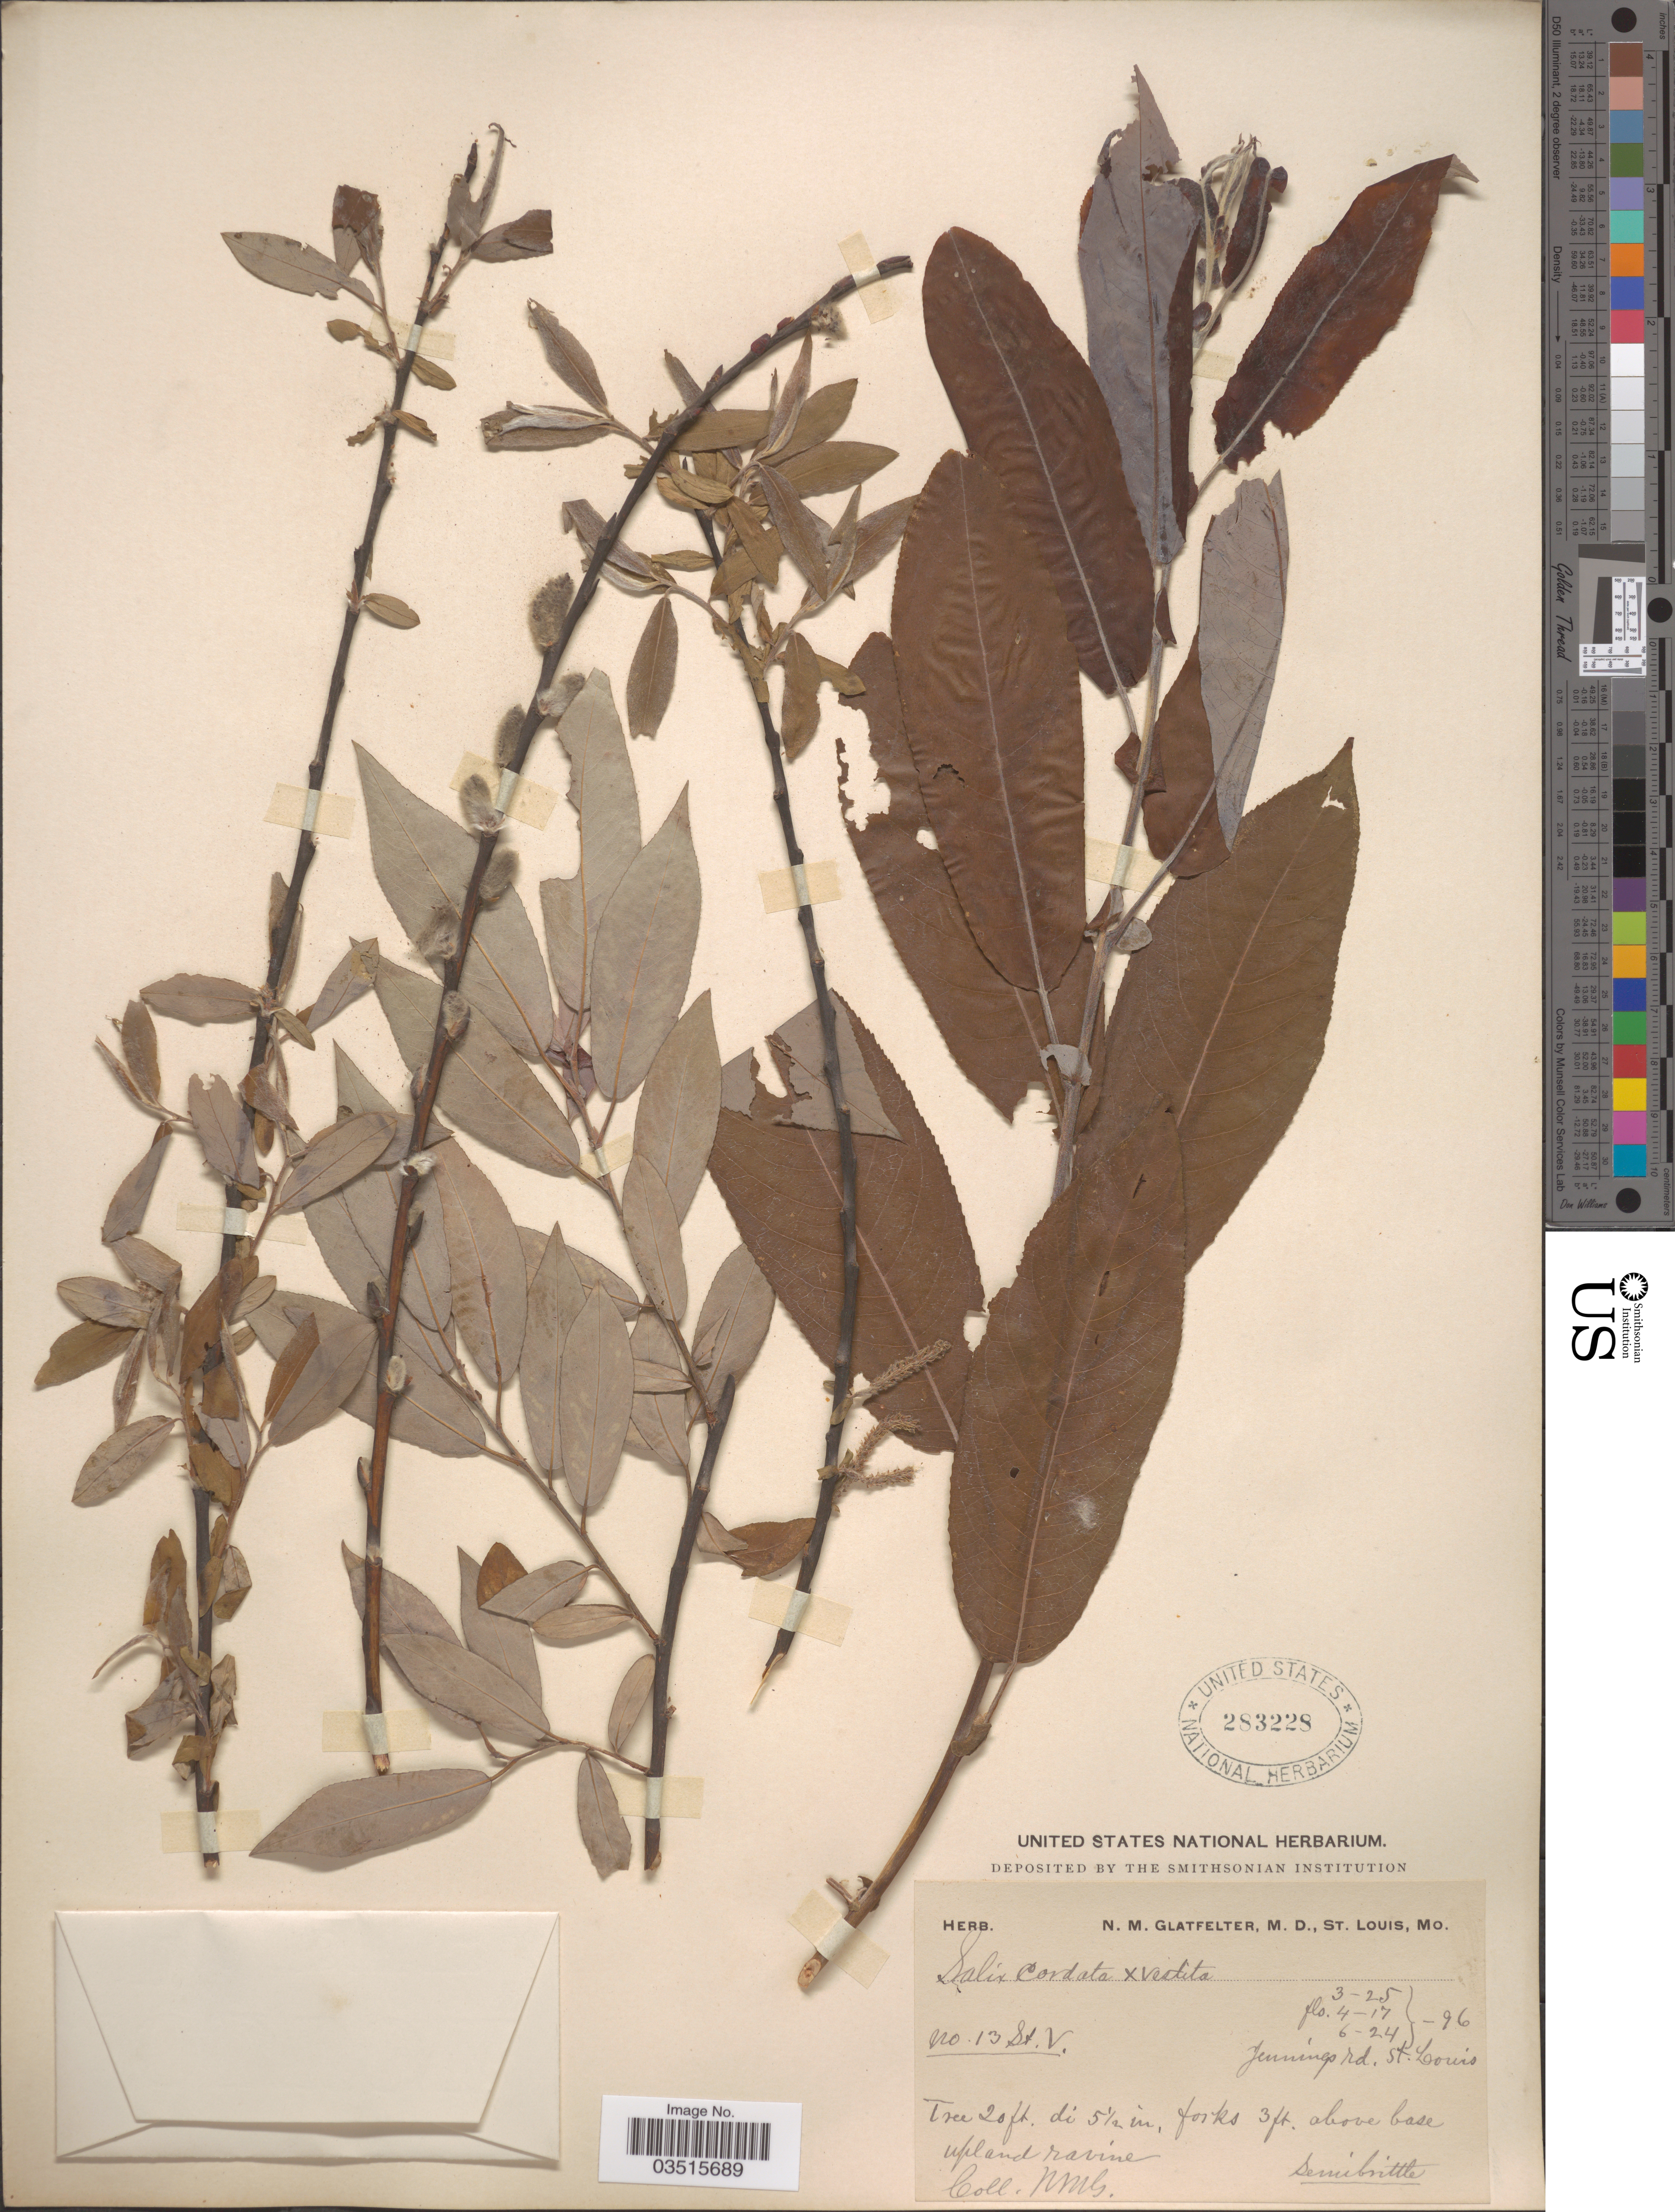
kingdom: Plantae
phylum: Tracheophyta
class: Magnoliopsida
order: Malpighiales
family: Salicaceae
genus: Salix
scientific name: Salix missouriensis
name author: Bebb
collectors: N. M. Glatfelter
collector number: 13St.V.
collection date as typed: Transcribed d/m/y: 25/3/96 to 24/6/96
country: United States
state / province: Missouri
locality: Jennings rd. St. Louis.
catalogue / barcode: US 283228